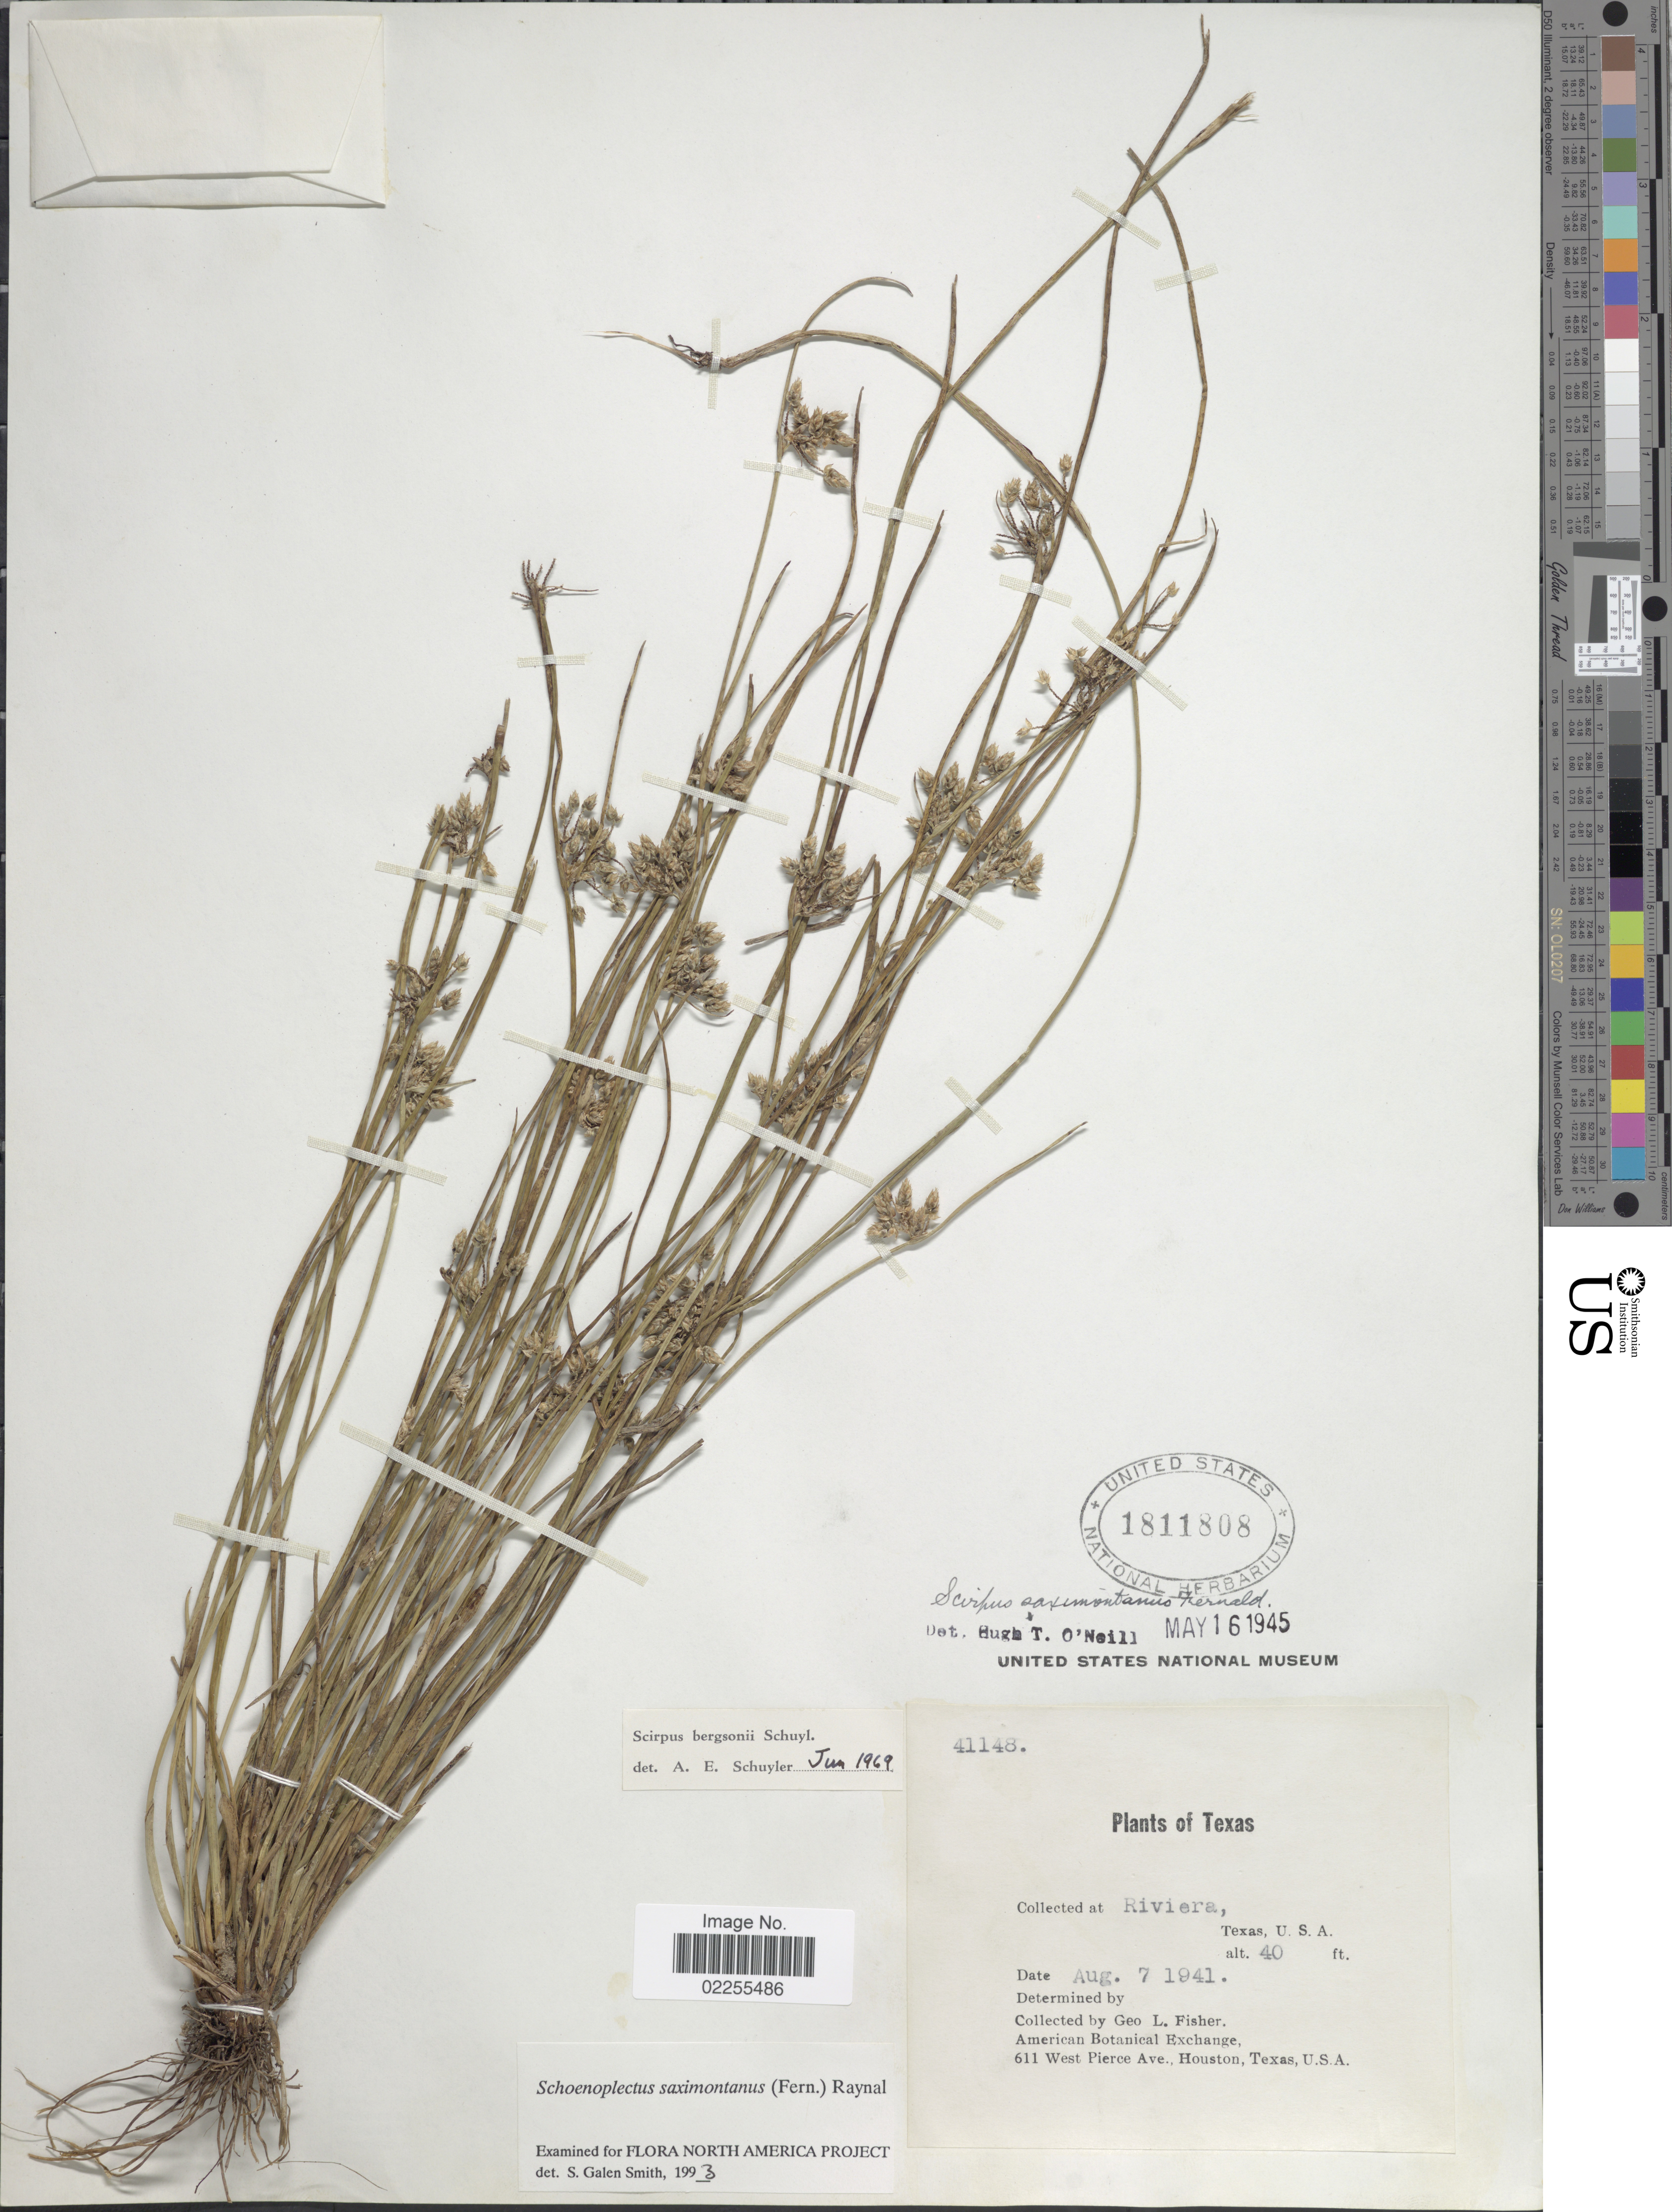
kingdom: Plantae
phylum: Tracheophyta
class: Liliopsida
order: Poales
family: Cyperaceae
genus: Schoenoplectus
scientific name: Schoenoplectus saximontanus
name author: (Fernald) J. Raynal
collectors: G. L. Fisher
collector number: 41148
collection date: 1941-08-07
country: United States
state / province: Texas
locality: Riviera.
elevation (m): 12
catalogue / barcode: US 1811808